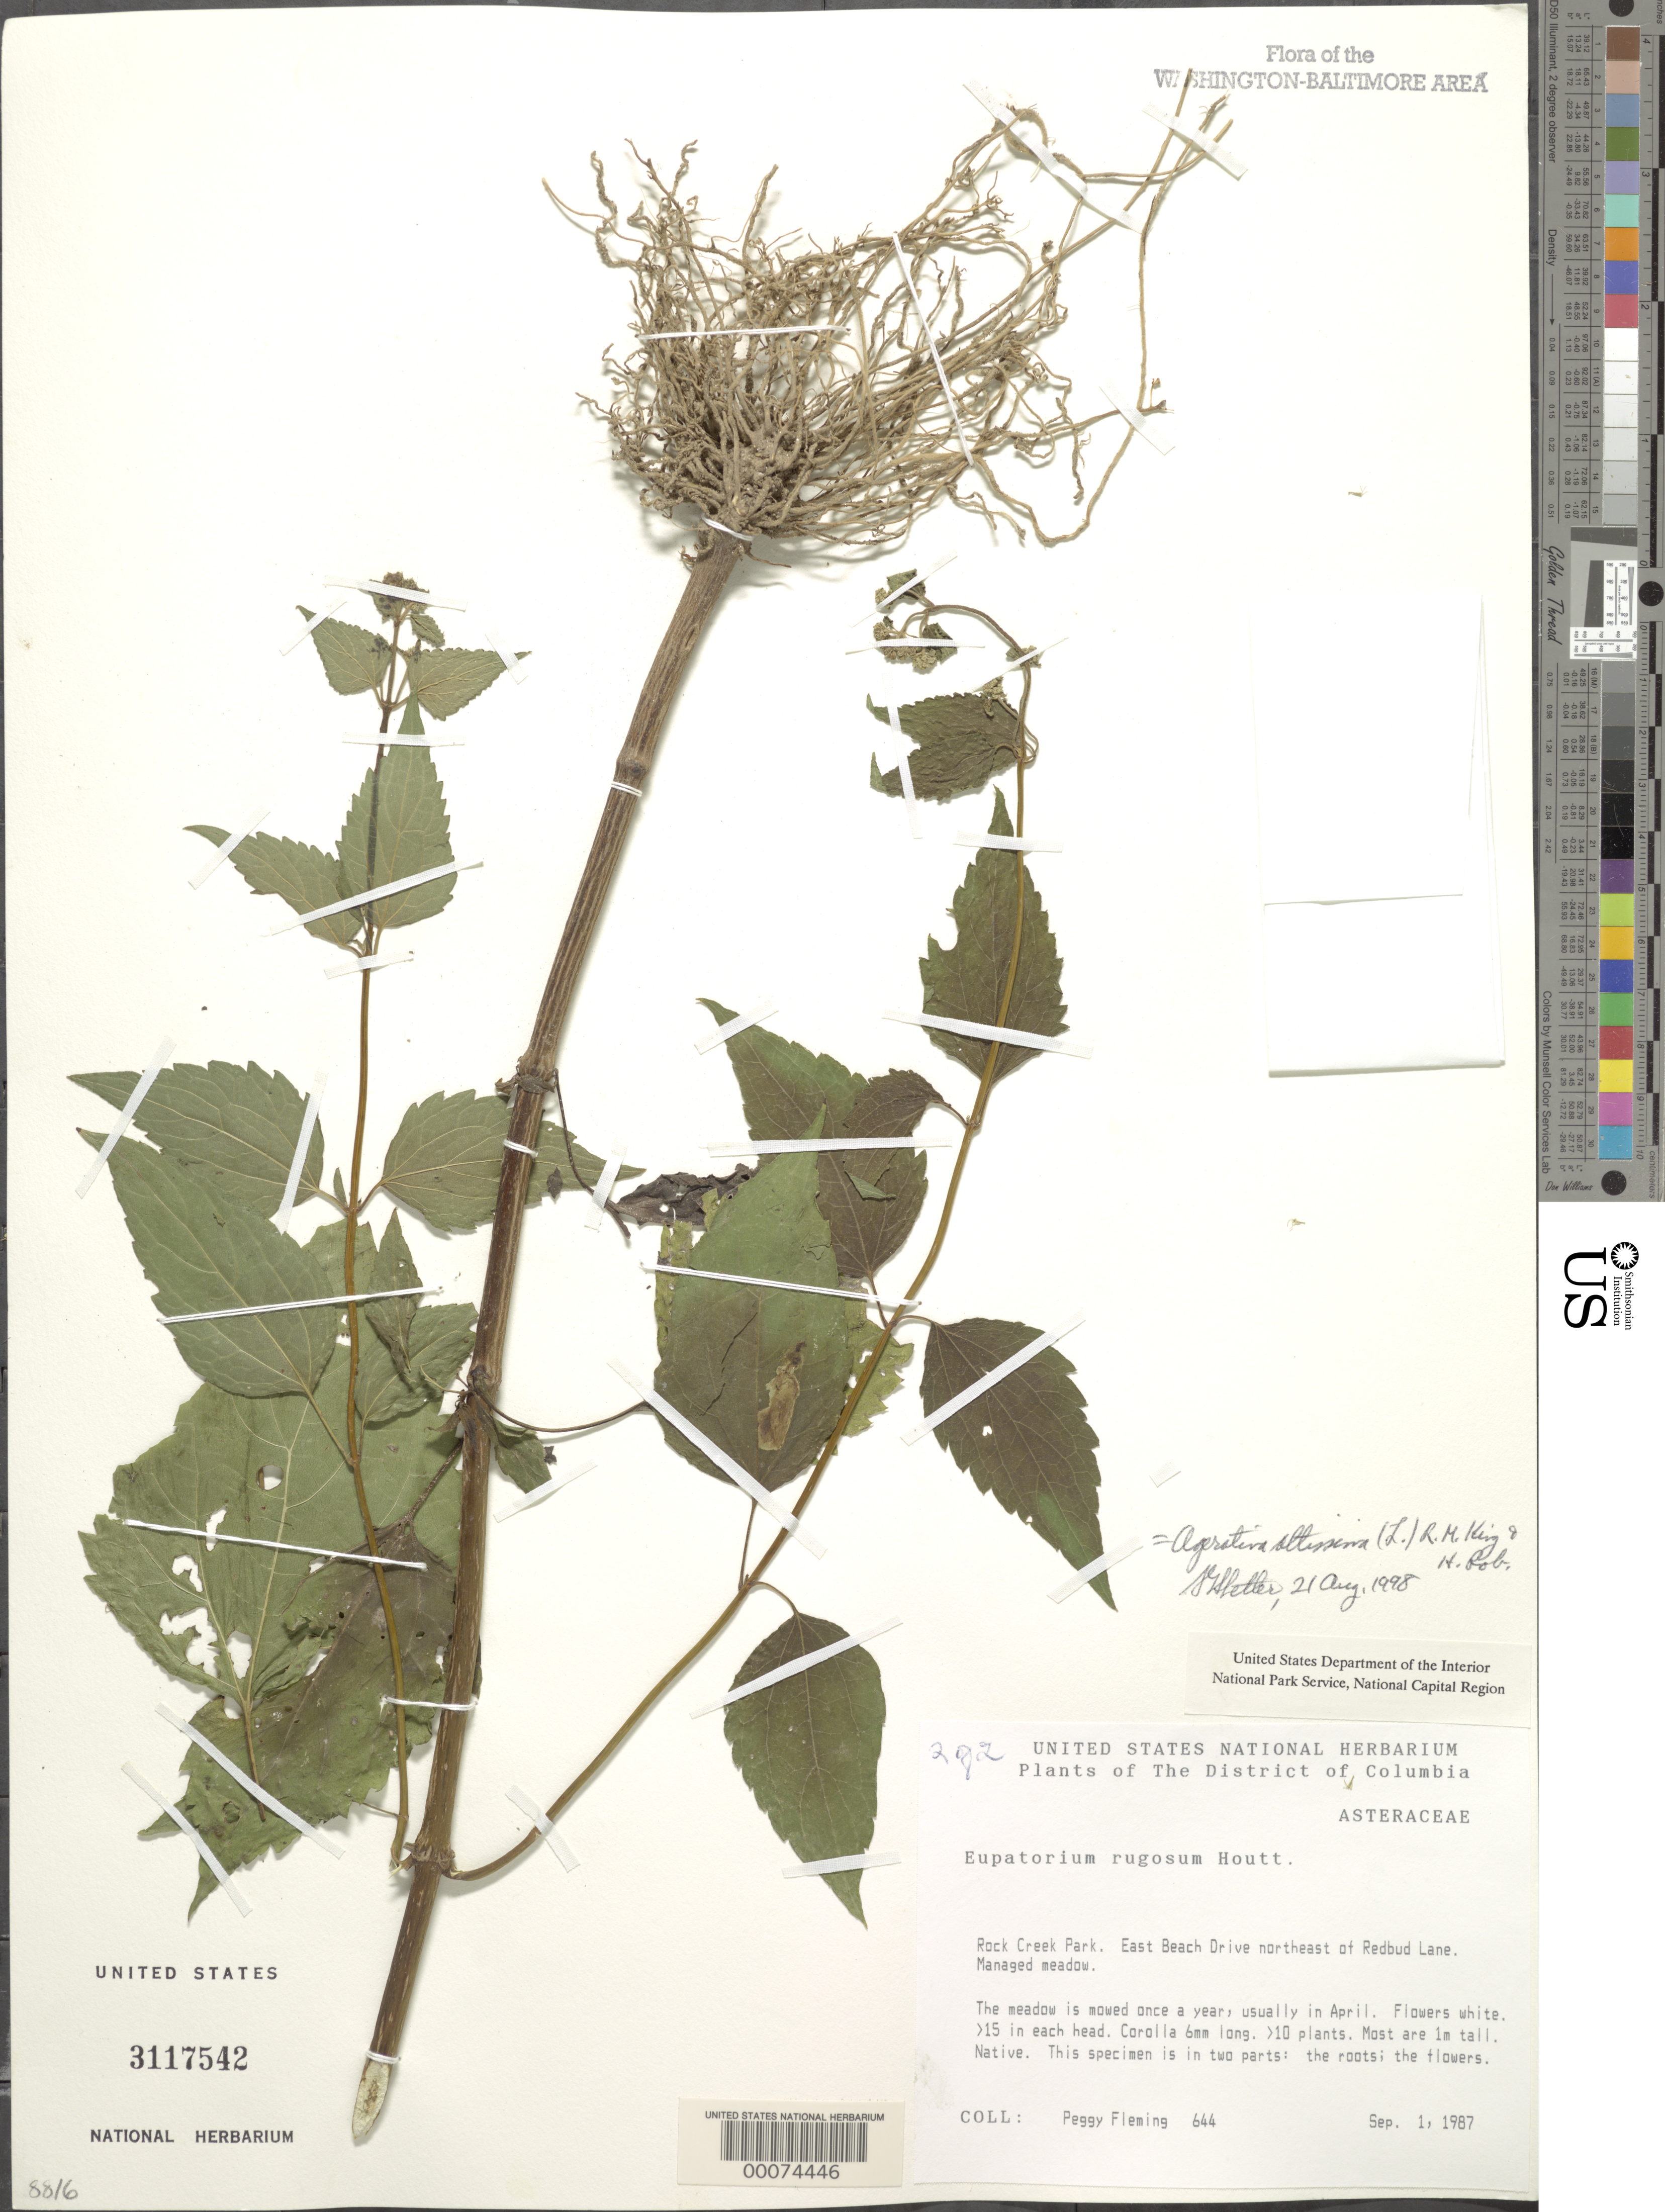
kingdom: Plantae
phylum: Tracheophyta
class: Magnoliopsida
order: Asterales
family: Asteraceae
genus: Ageratina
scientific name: Ageratina altissima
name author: (L.) R.M. King & H. Rob.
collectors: P. Fleming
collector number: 644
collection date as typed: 01 Sep 1987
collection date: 1987-09-01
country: United States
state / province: District of Columbia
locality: Rock Creek Park, east Beach Drive NE of Redbud Lane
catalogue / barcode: US 3117542